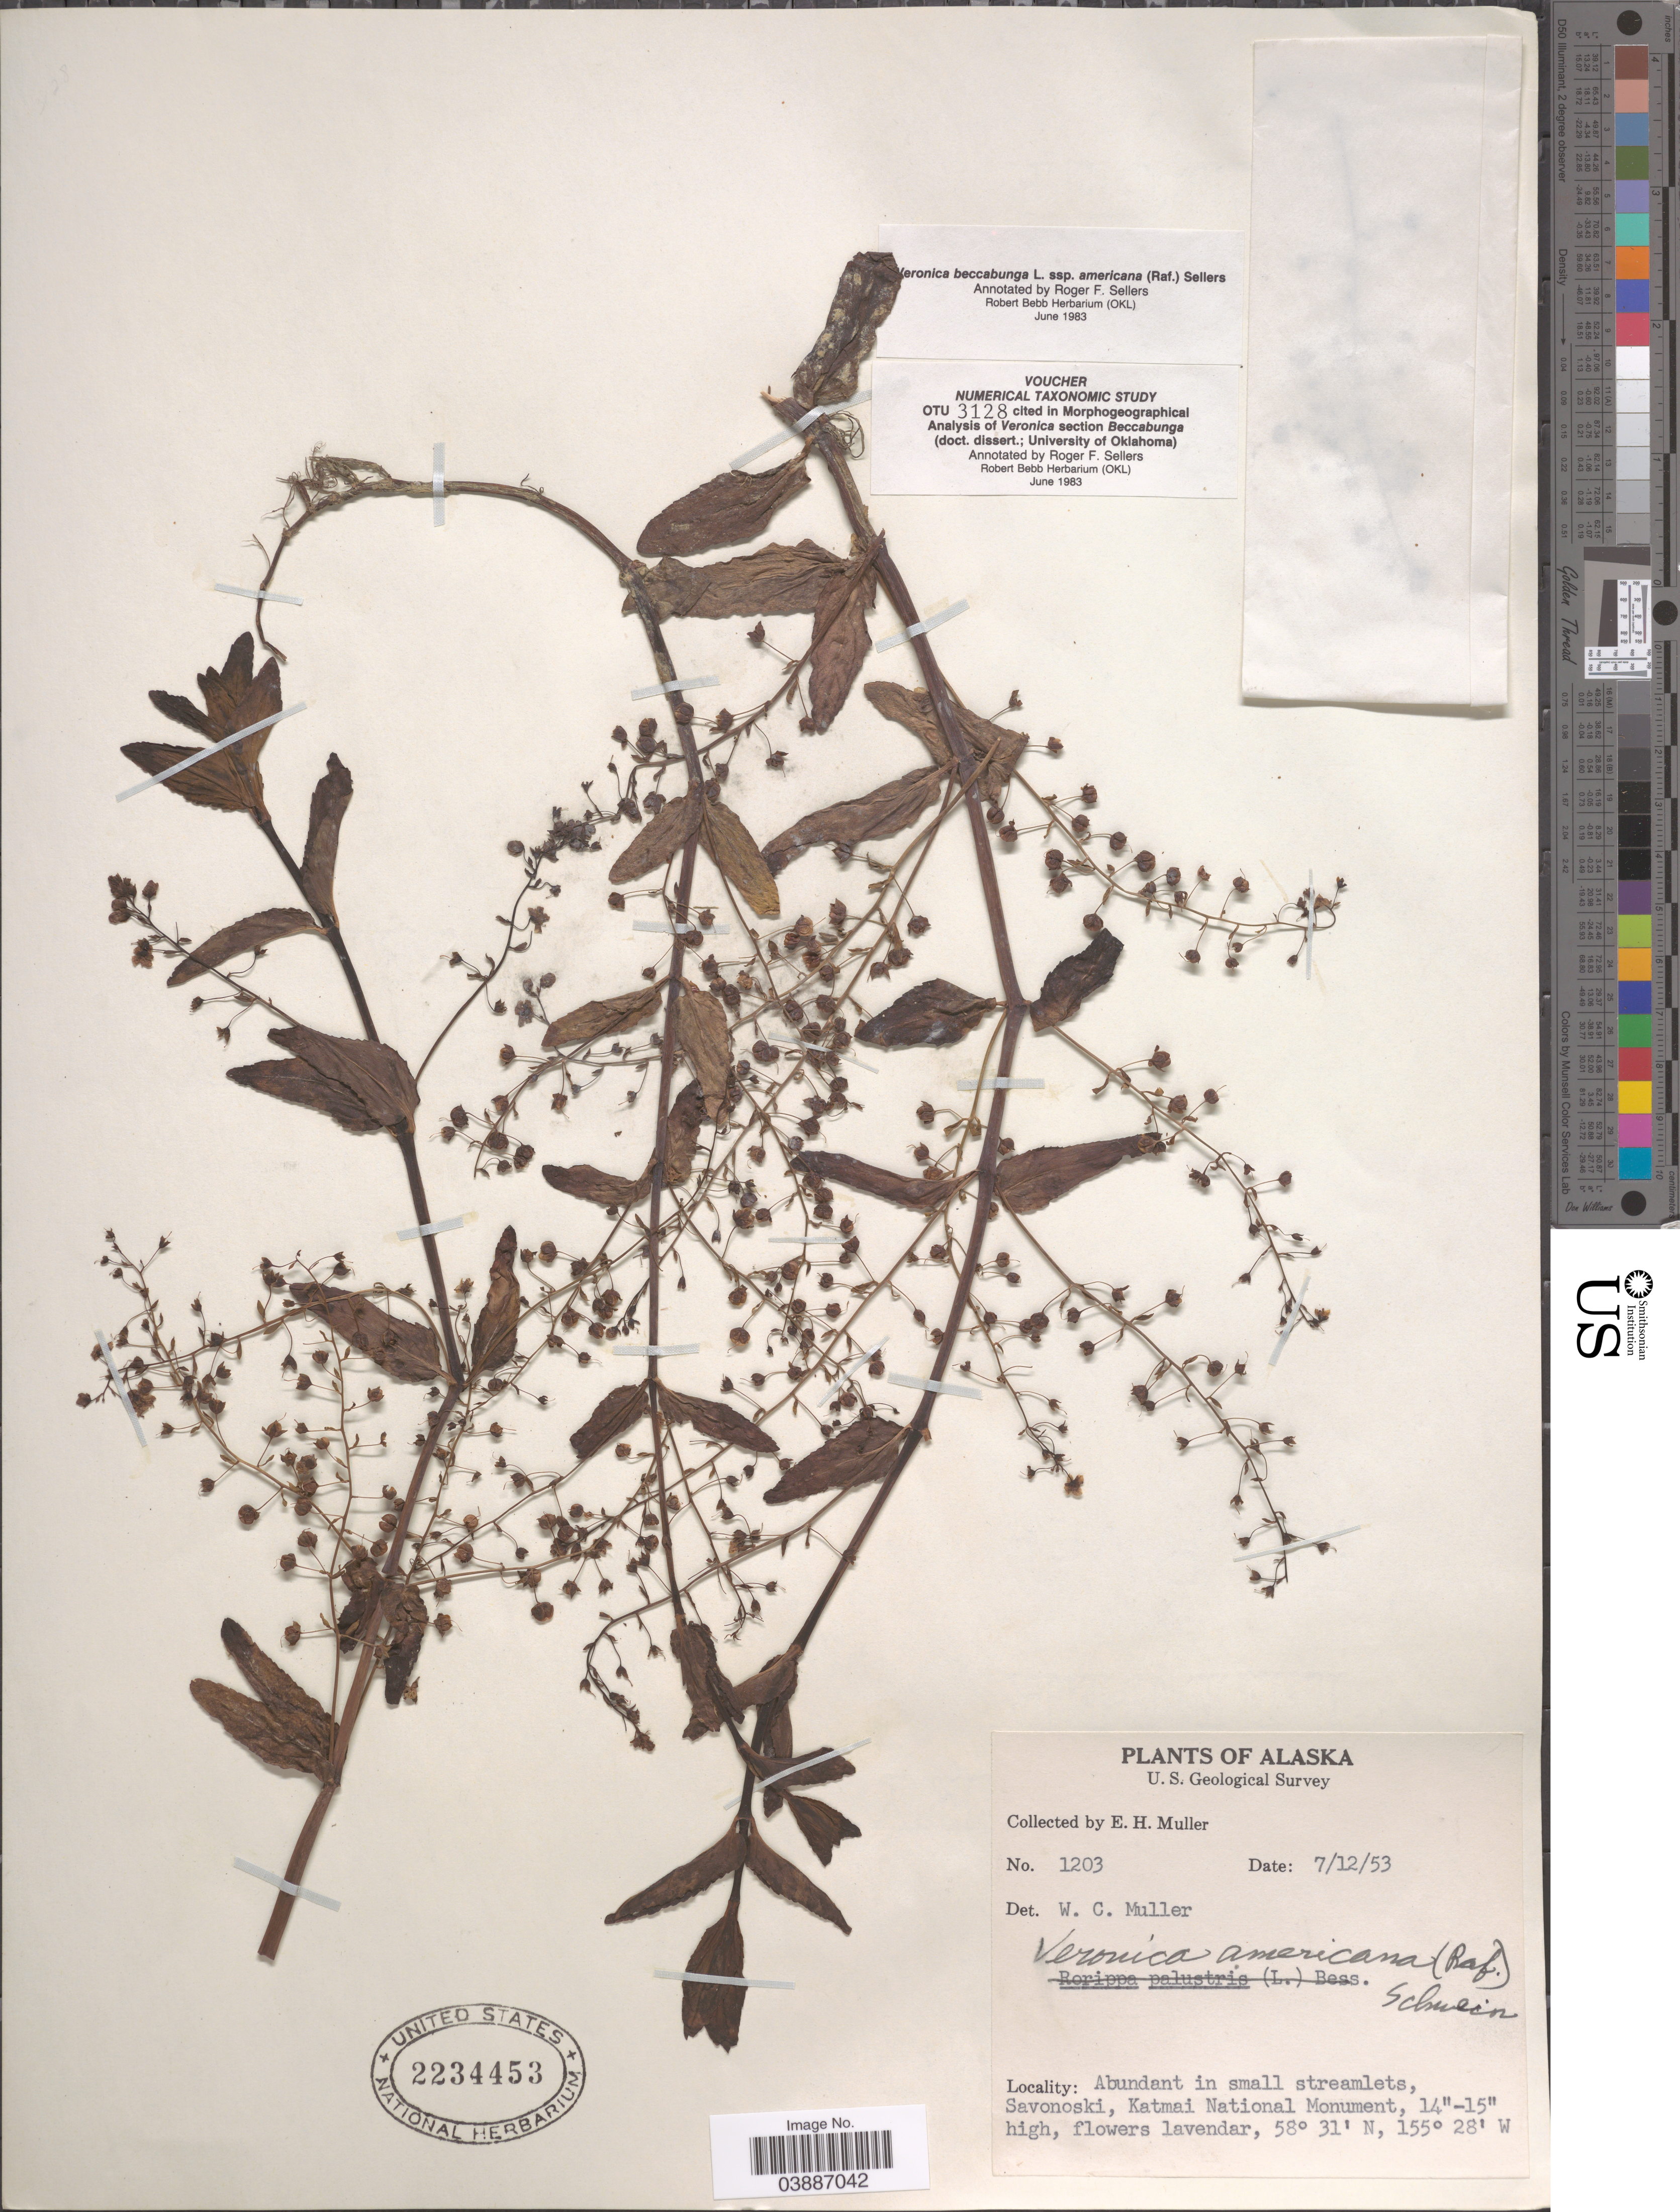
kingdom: Plantae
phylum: Tracheophyta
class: Magnoliopsida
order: Lamiales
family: Plantaginaceae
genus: Veronica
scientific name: Veronica beccabunga subsp. americana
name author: Raf.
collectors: E. H. Muller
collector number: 1203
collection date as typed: Transcribed d/m/y: 12/7/53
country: United States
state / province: Alaska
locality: Savonoski, Katmai National Monument.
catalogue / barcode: US 2234453